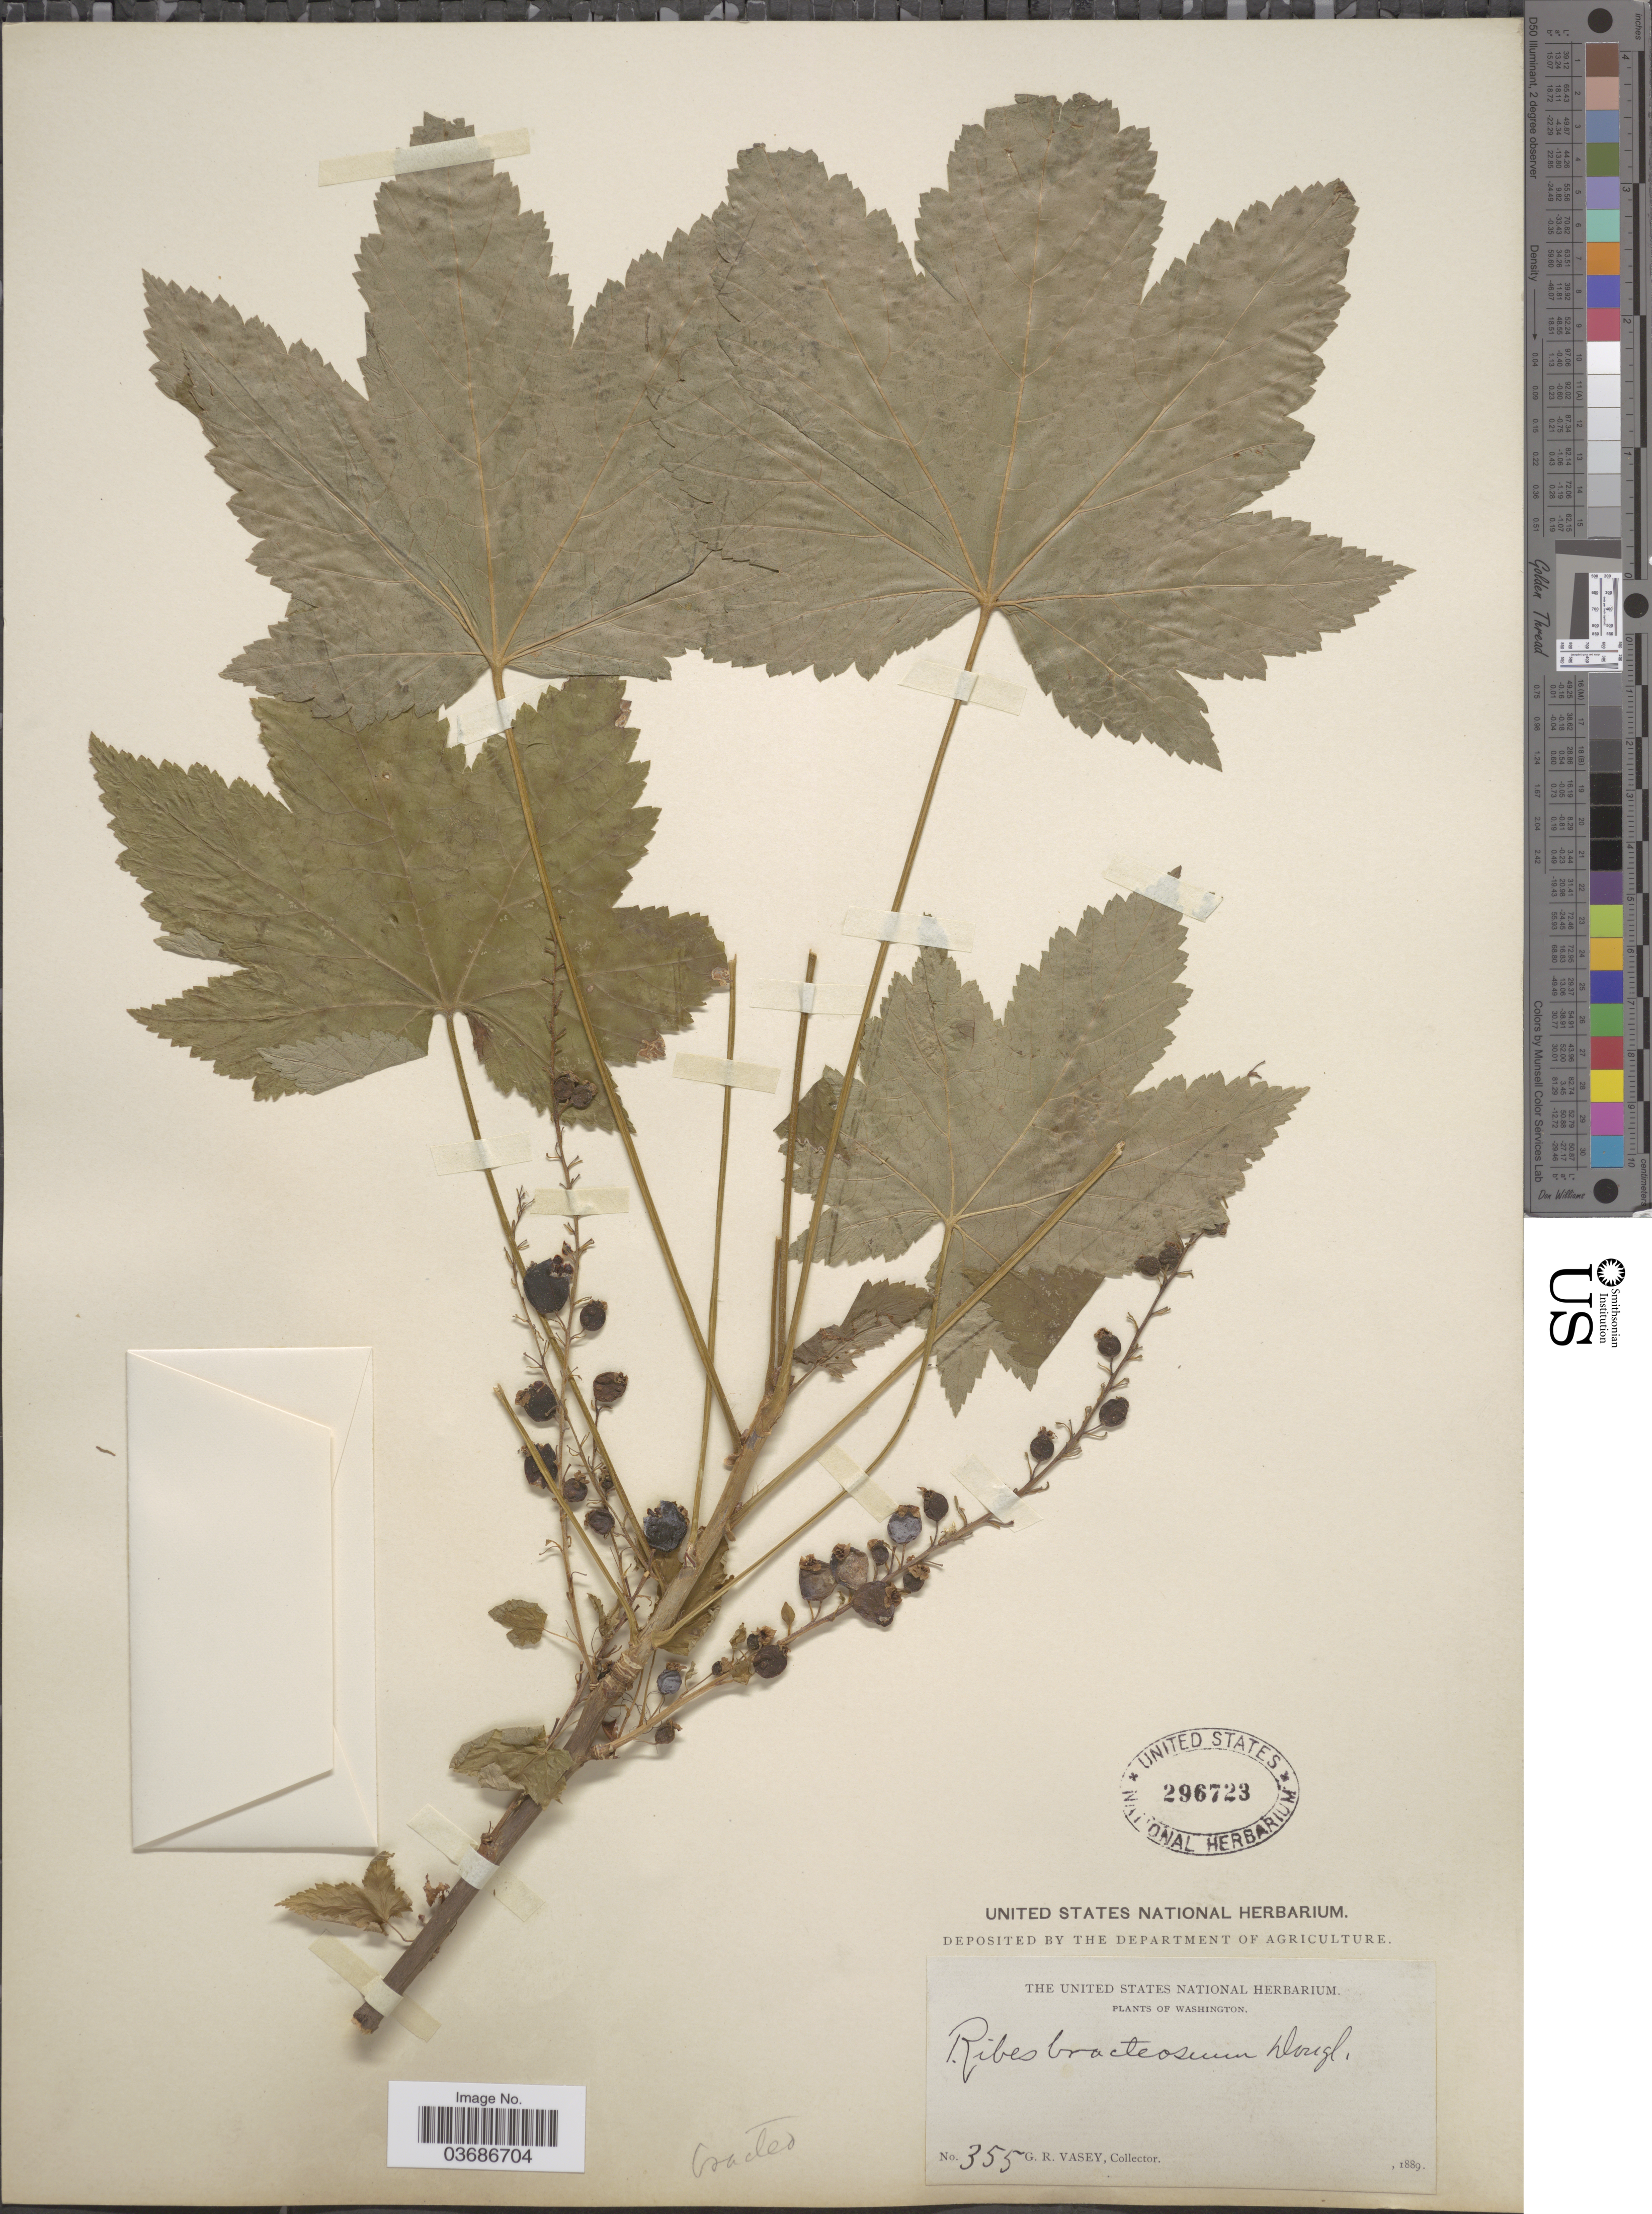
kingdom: Plantae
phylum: Tracheophyta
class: Magnoliopsida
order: Saxifragales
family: Grossulariaceae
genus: Ribes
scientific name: Ribes bracteosum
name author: Douglas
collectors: G. R. Vasey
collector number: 355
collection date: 1889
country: United States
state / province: Washington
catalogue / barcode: US 296723